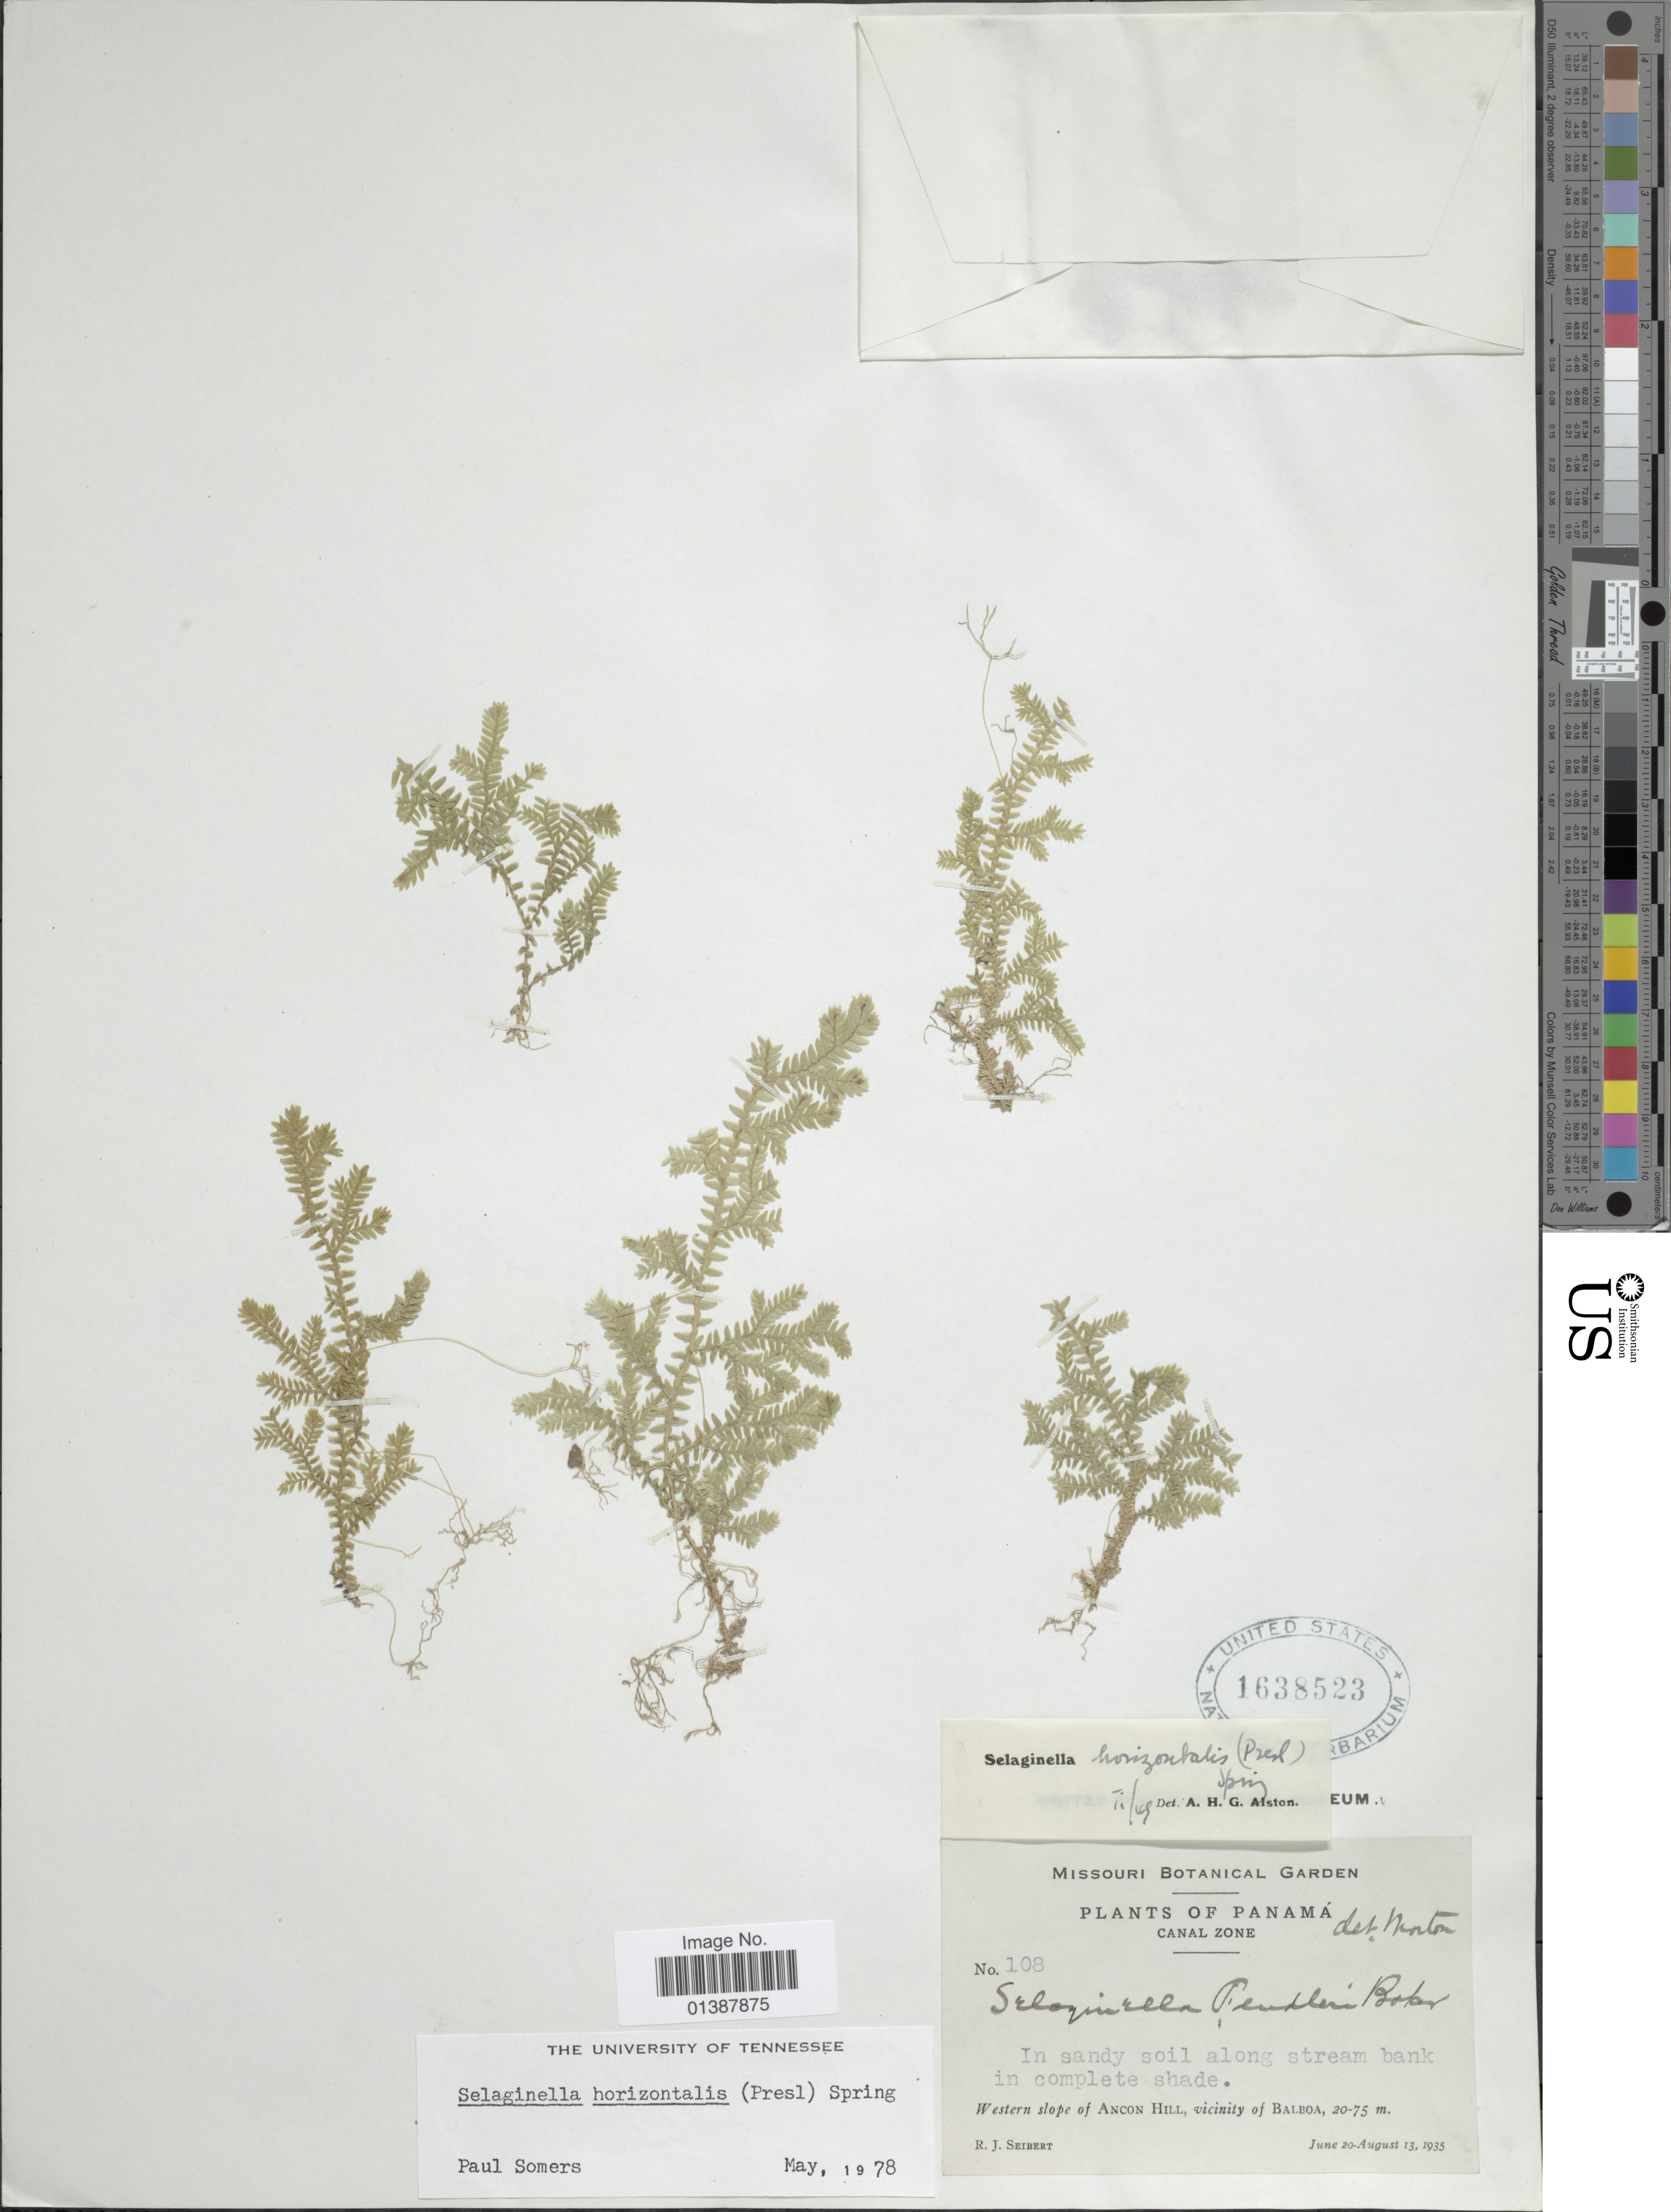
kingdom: Plantae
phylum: Tracheophyta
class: Lycopodiopsida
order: Selaginellales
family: Selaginellaceae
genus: Selaginella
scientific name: Selaginella horizontalis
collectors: R. J. Seibert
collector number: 108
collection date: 1935-06-20/1935-08-13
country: Panama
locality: Canal Zone, Western slope of Ancon Hill, vicinity of Balboa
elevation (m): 20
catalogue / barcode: US 1638523